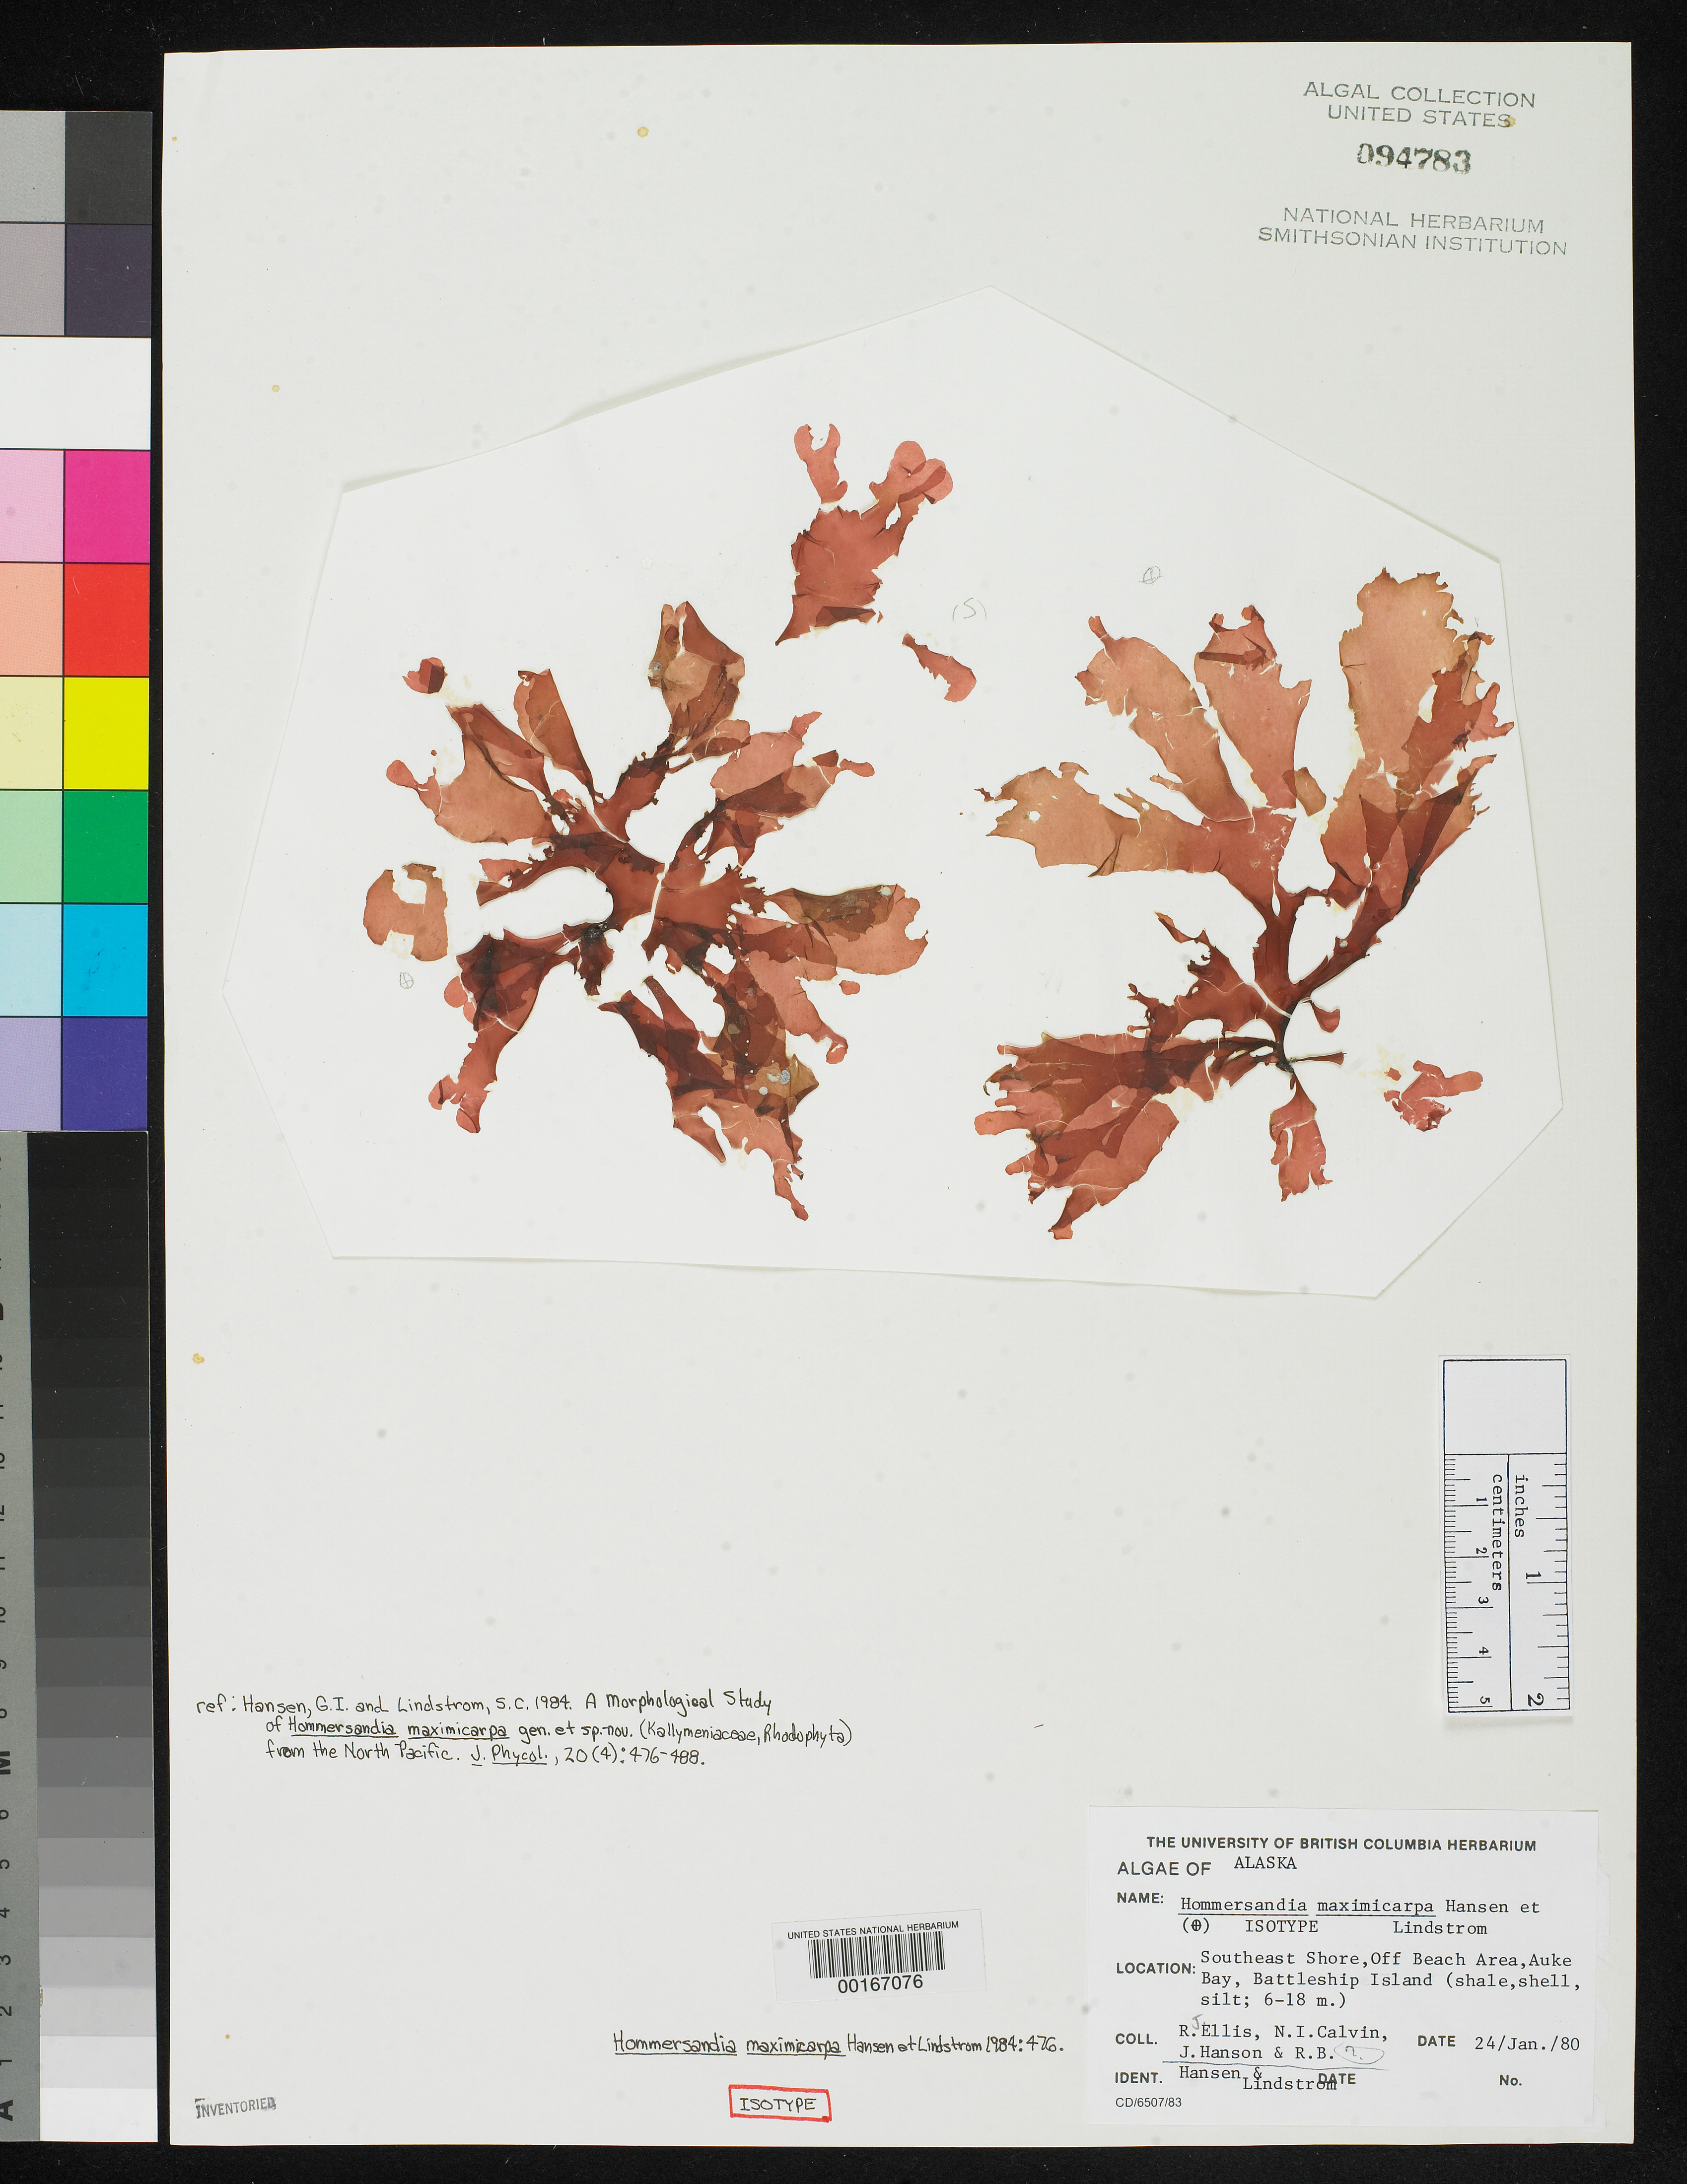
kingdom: Plantae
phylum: Rhodophyta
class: Florideophyceae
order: Gigartinales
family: Kallymeniaceae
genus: Hommersandia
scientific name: Hommersandia maximicarpa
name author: G.I. Hansen & S.C. Lindstrom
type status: Isotype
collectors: R. Ellis, N. Calvin, J. Hanson & R. Searles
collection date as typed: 24 Jan 1980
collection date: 1980-01-24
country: United States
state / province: Alaska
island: Battleship Island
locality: Auke Bay.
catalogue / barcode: US 94783